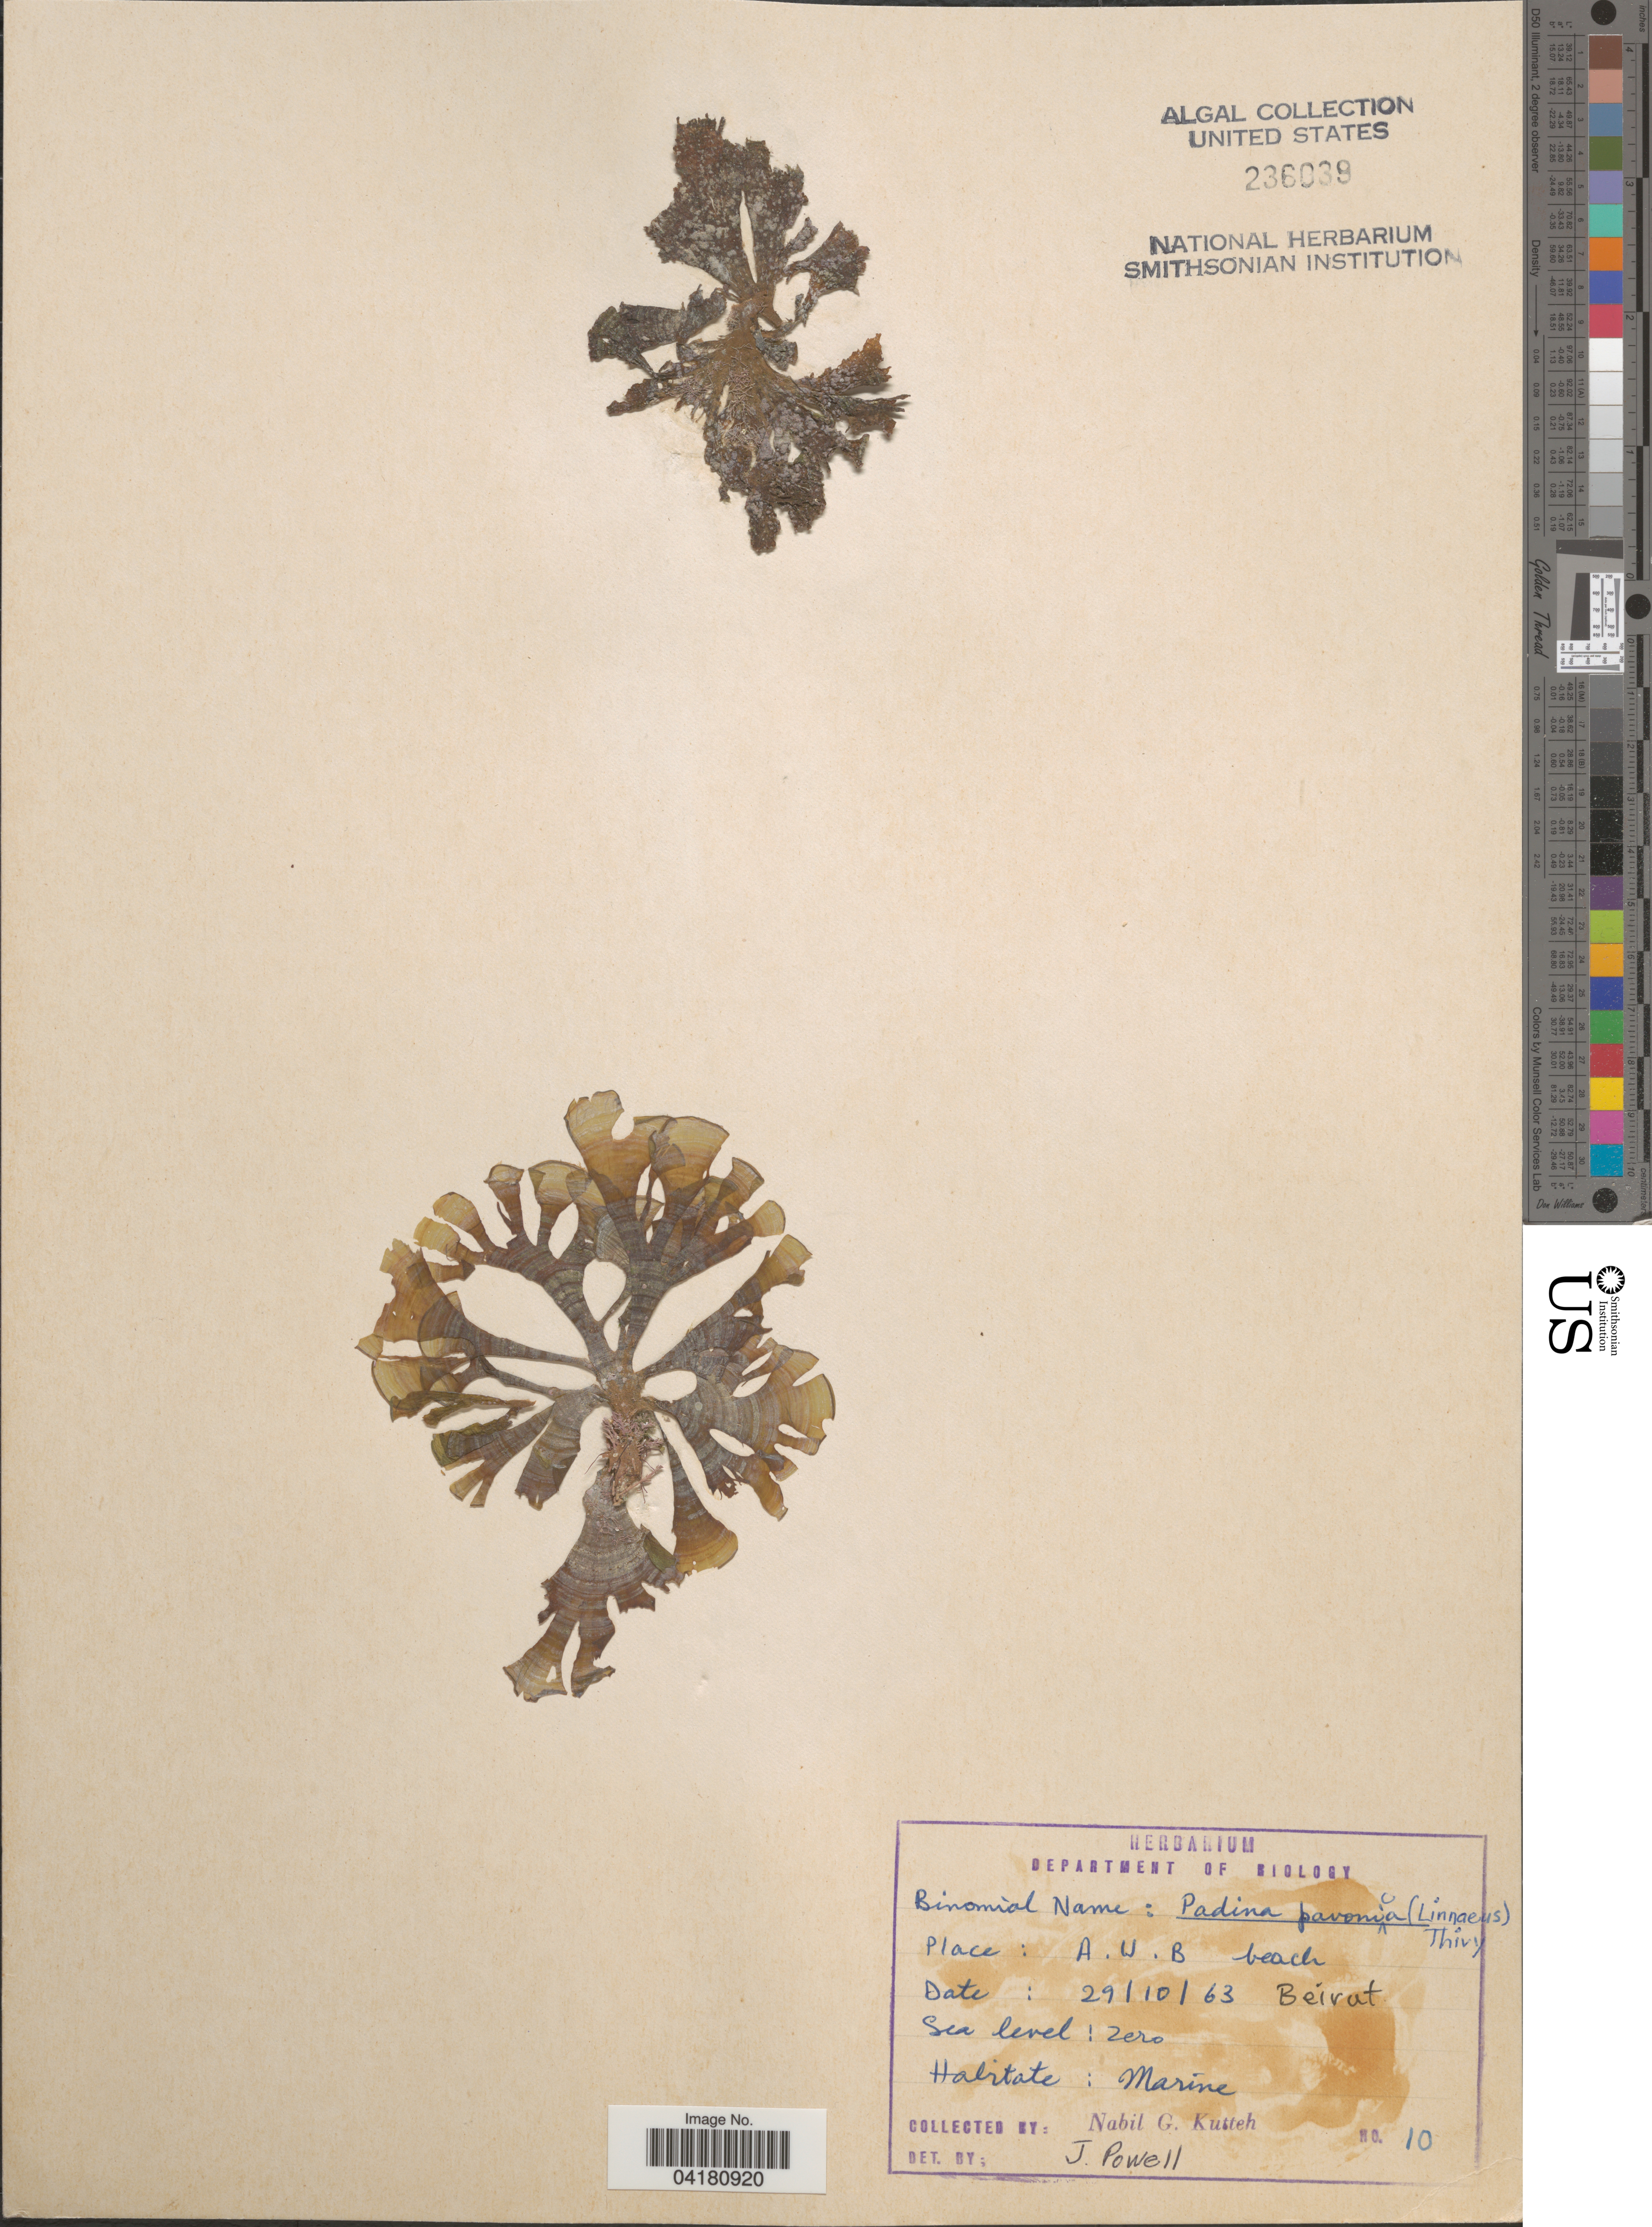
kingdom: Chromista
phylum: Ochrophyta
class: Phaeophyceae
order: Dictyotales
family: Dictyotaceae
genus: Padina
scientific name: Padina pavonica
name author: (L.) Thivy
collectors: N. Kutteh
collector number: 10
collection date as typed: Transcribed d/m/y: 29/10/63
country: Lebanon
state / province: Beyrouth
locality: A.U.B. beach. Beirut.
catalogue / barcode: US 236039